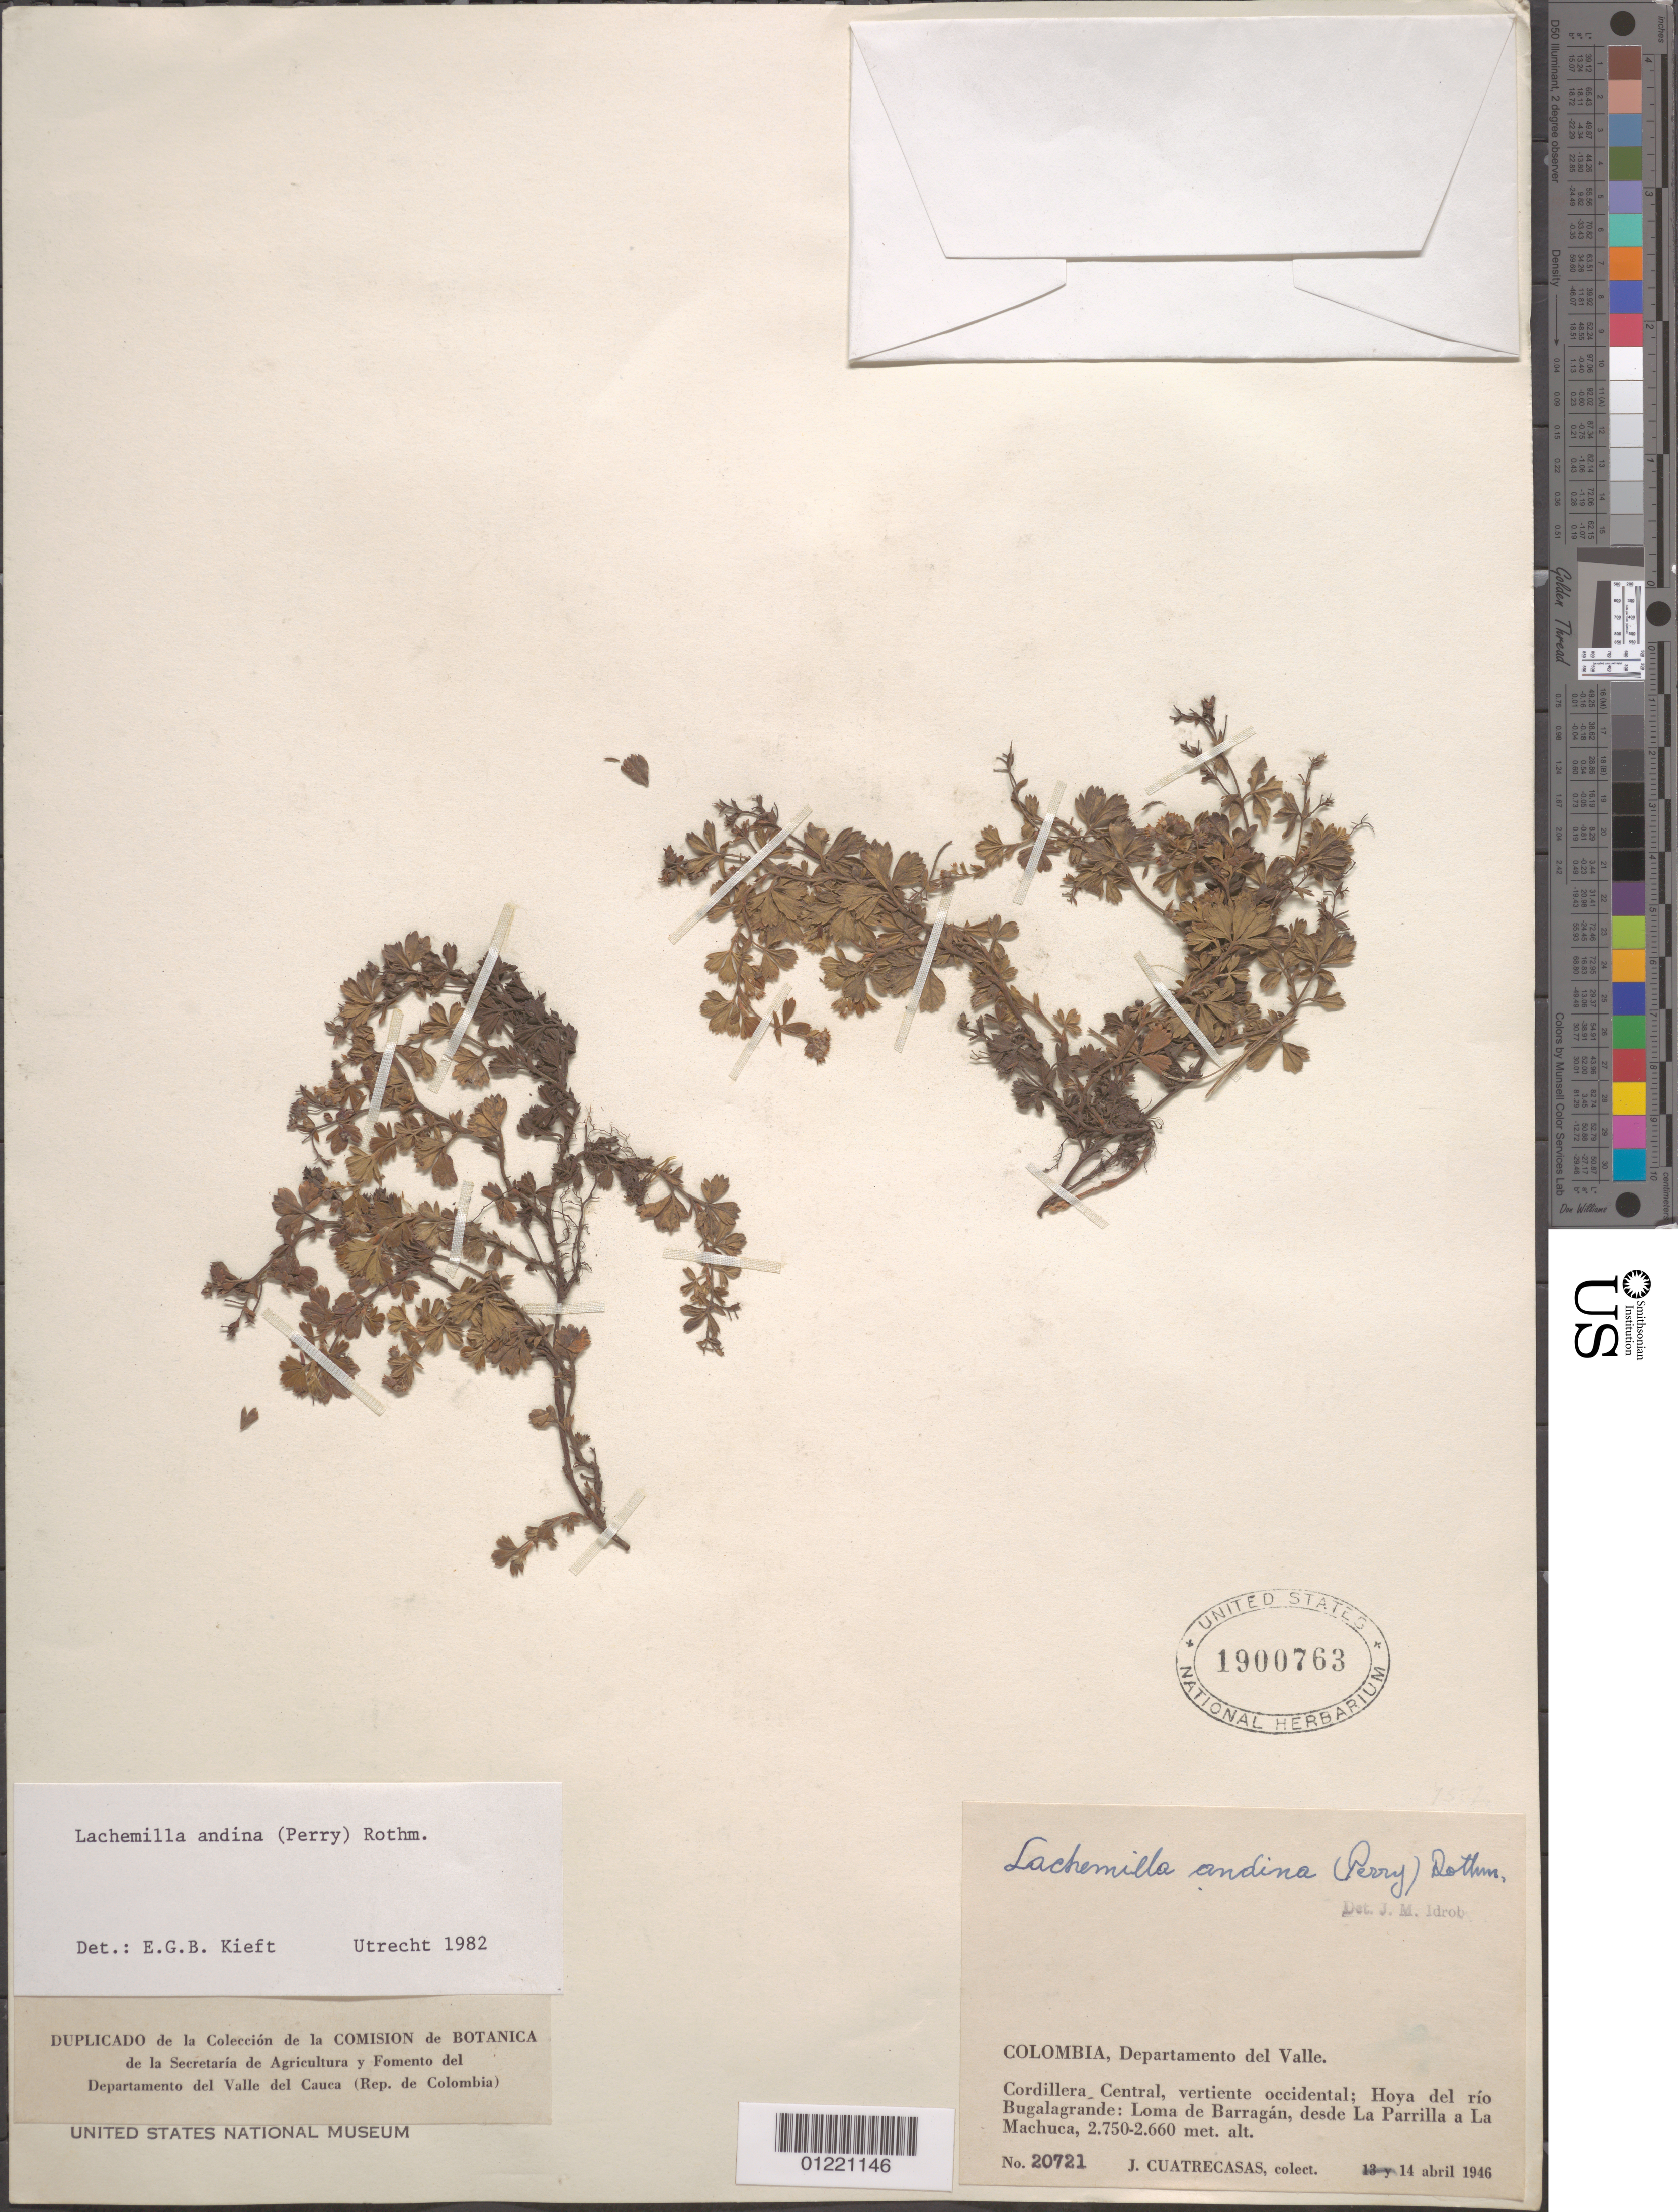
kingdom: Plantae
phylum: Tracheophyta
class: Magnoliopsida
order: Rosales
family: Rosaceae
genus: Lachemilla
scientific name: Lachemilla andina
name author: (L.M. Perry) Rothm.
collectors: J. Cuatrecasas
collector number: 20721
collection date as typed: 14 Apr 1946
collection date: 1946-04-14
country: Colombia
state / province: Valle del Cauca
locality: Cordillera Central, Vertiente Occidental; Hoya del Rio Bugla Grande; Loma de baragan, from la parrilla to la machuca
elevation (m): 2660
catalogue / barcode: US 1900763